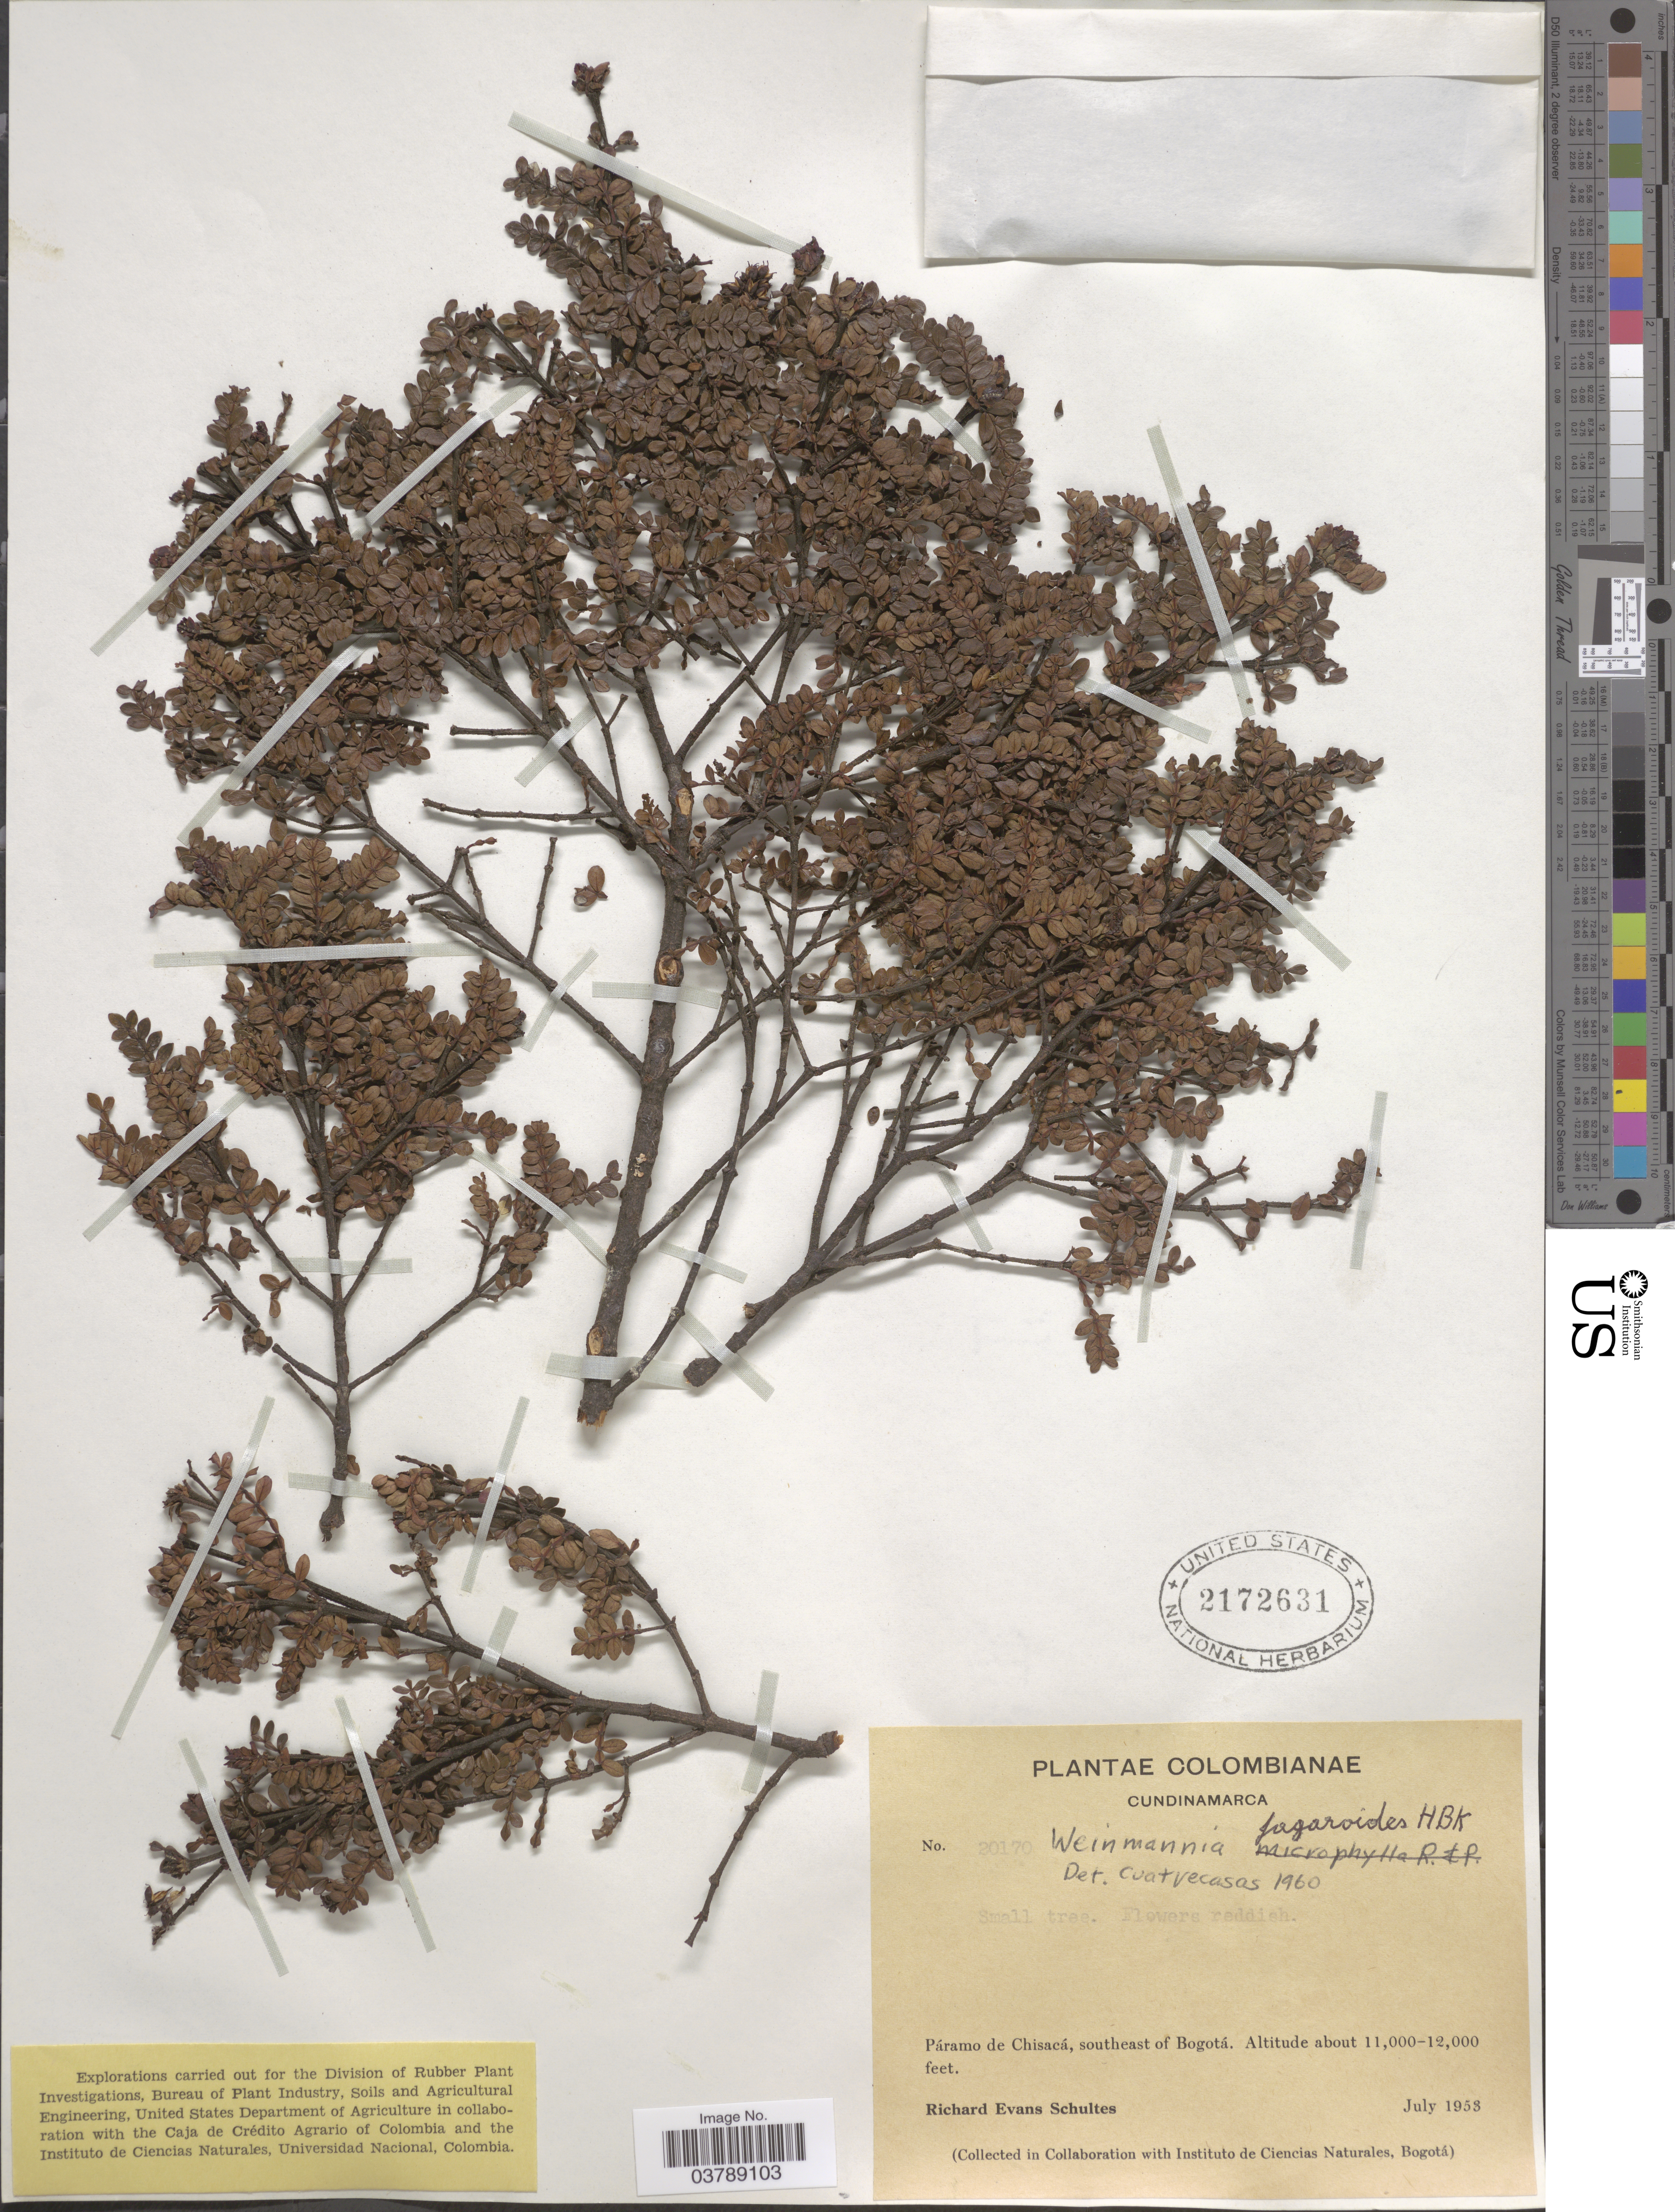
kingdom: Plantae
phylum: Tracheophyta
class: Magnoliopsida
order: Oxalidales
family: Cunoniaceae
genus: Weinmannia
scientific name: Weinmannia fagaroides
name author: Kunth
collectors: R. E. Schultes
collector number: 20170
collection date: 1953-07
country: Colombia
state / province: Cundinamarca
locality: Páramo de Chisacá, southeast of Bogotá.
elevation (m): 3353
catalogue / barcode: US 2172631